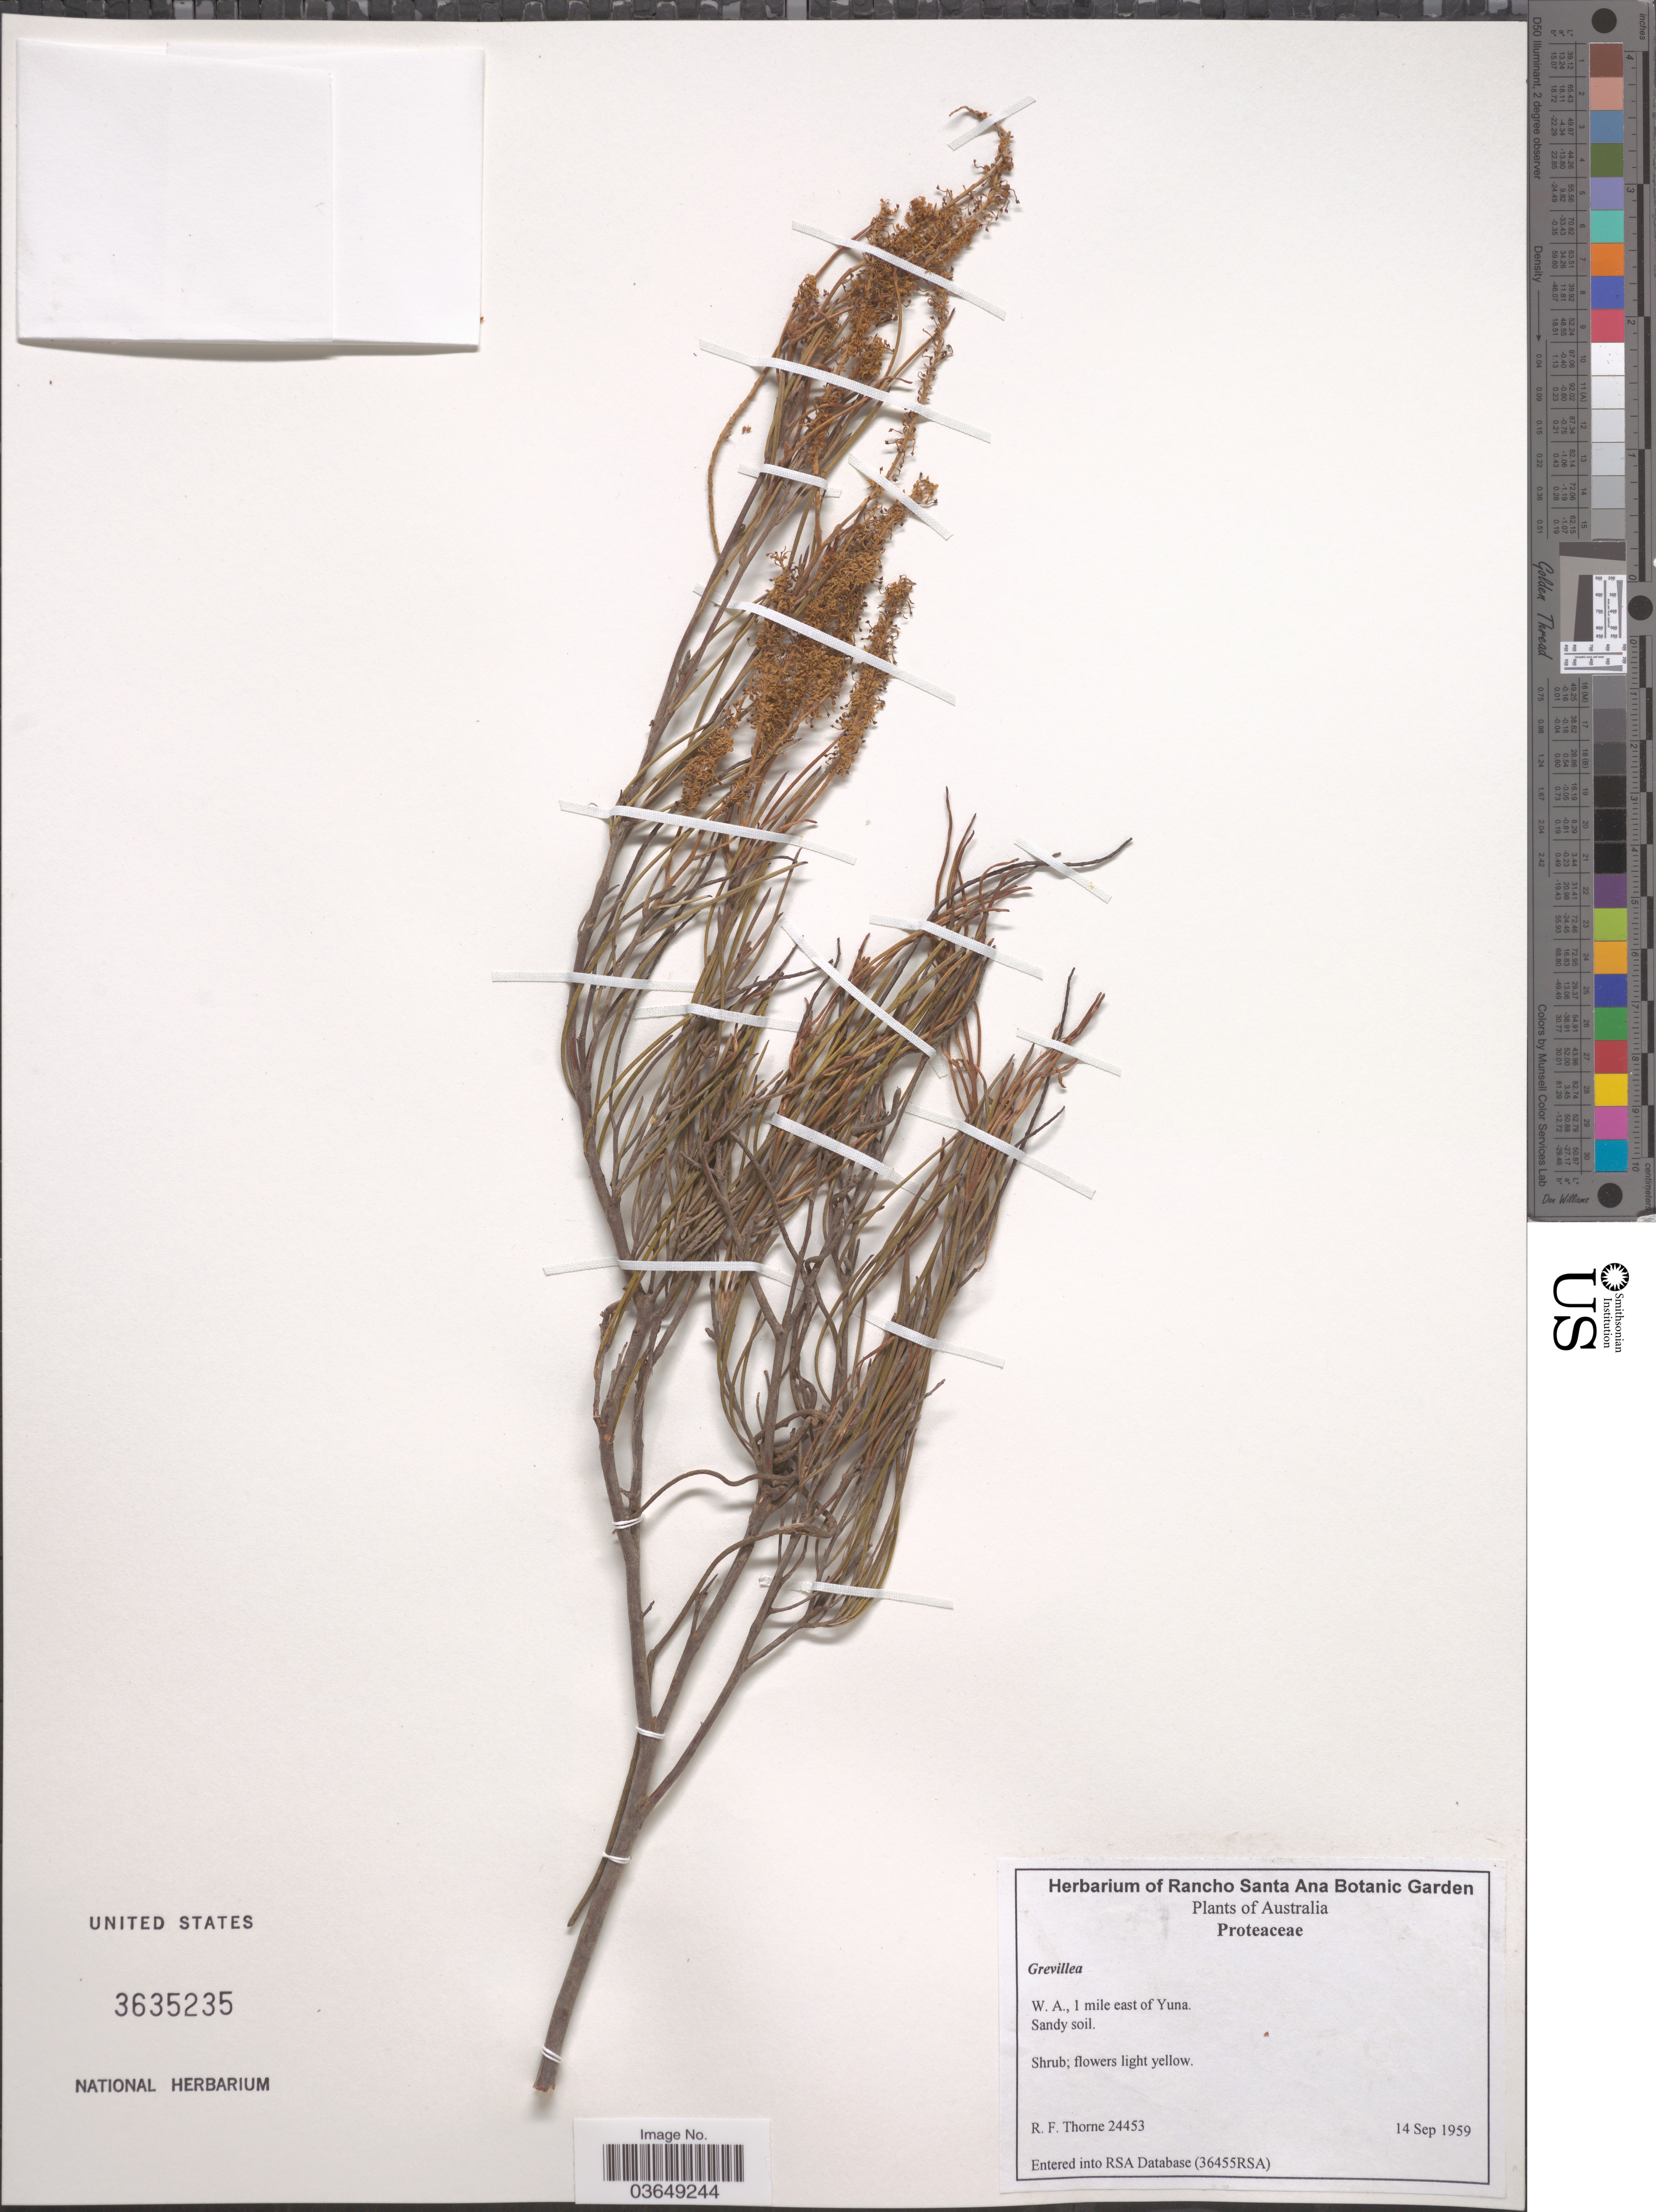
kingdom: Plantae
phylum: Tracheophyta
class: Magnoliopsida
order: Proteales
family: Proteaceae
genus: Grevillea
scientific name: Grevillea sp.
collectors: R. Thorne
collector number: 24453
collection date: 1959-09-14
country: Australia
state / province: Western Australia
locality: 1 mile east of Yuna.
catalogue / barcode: US 3635235